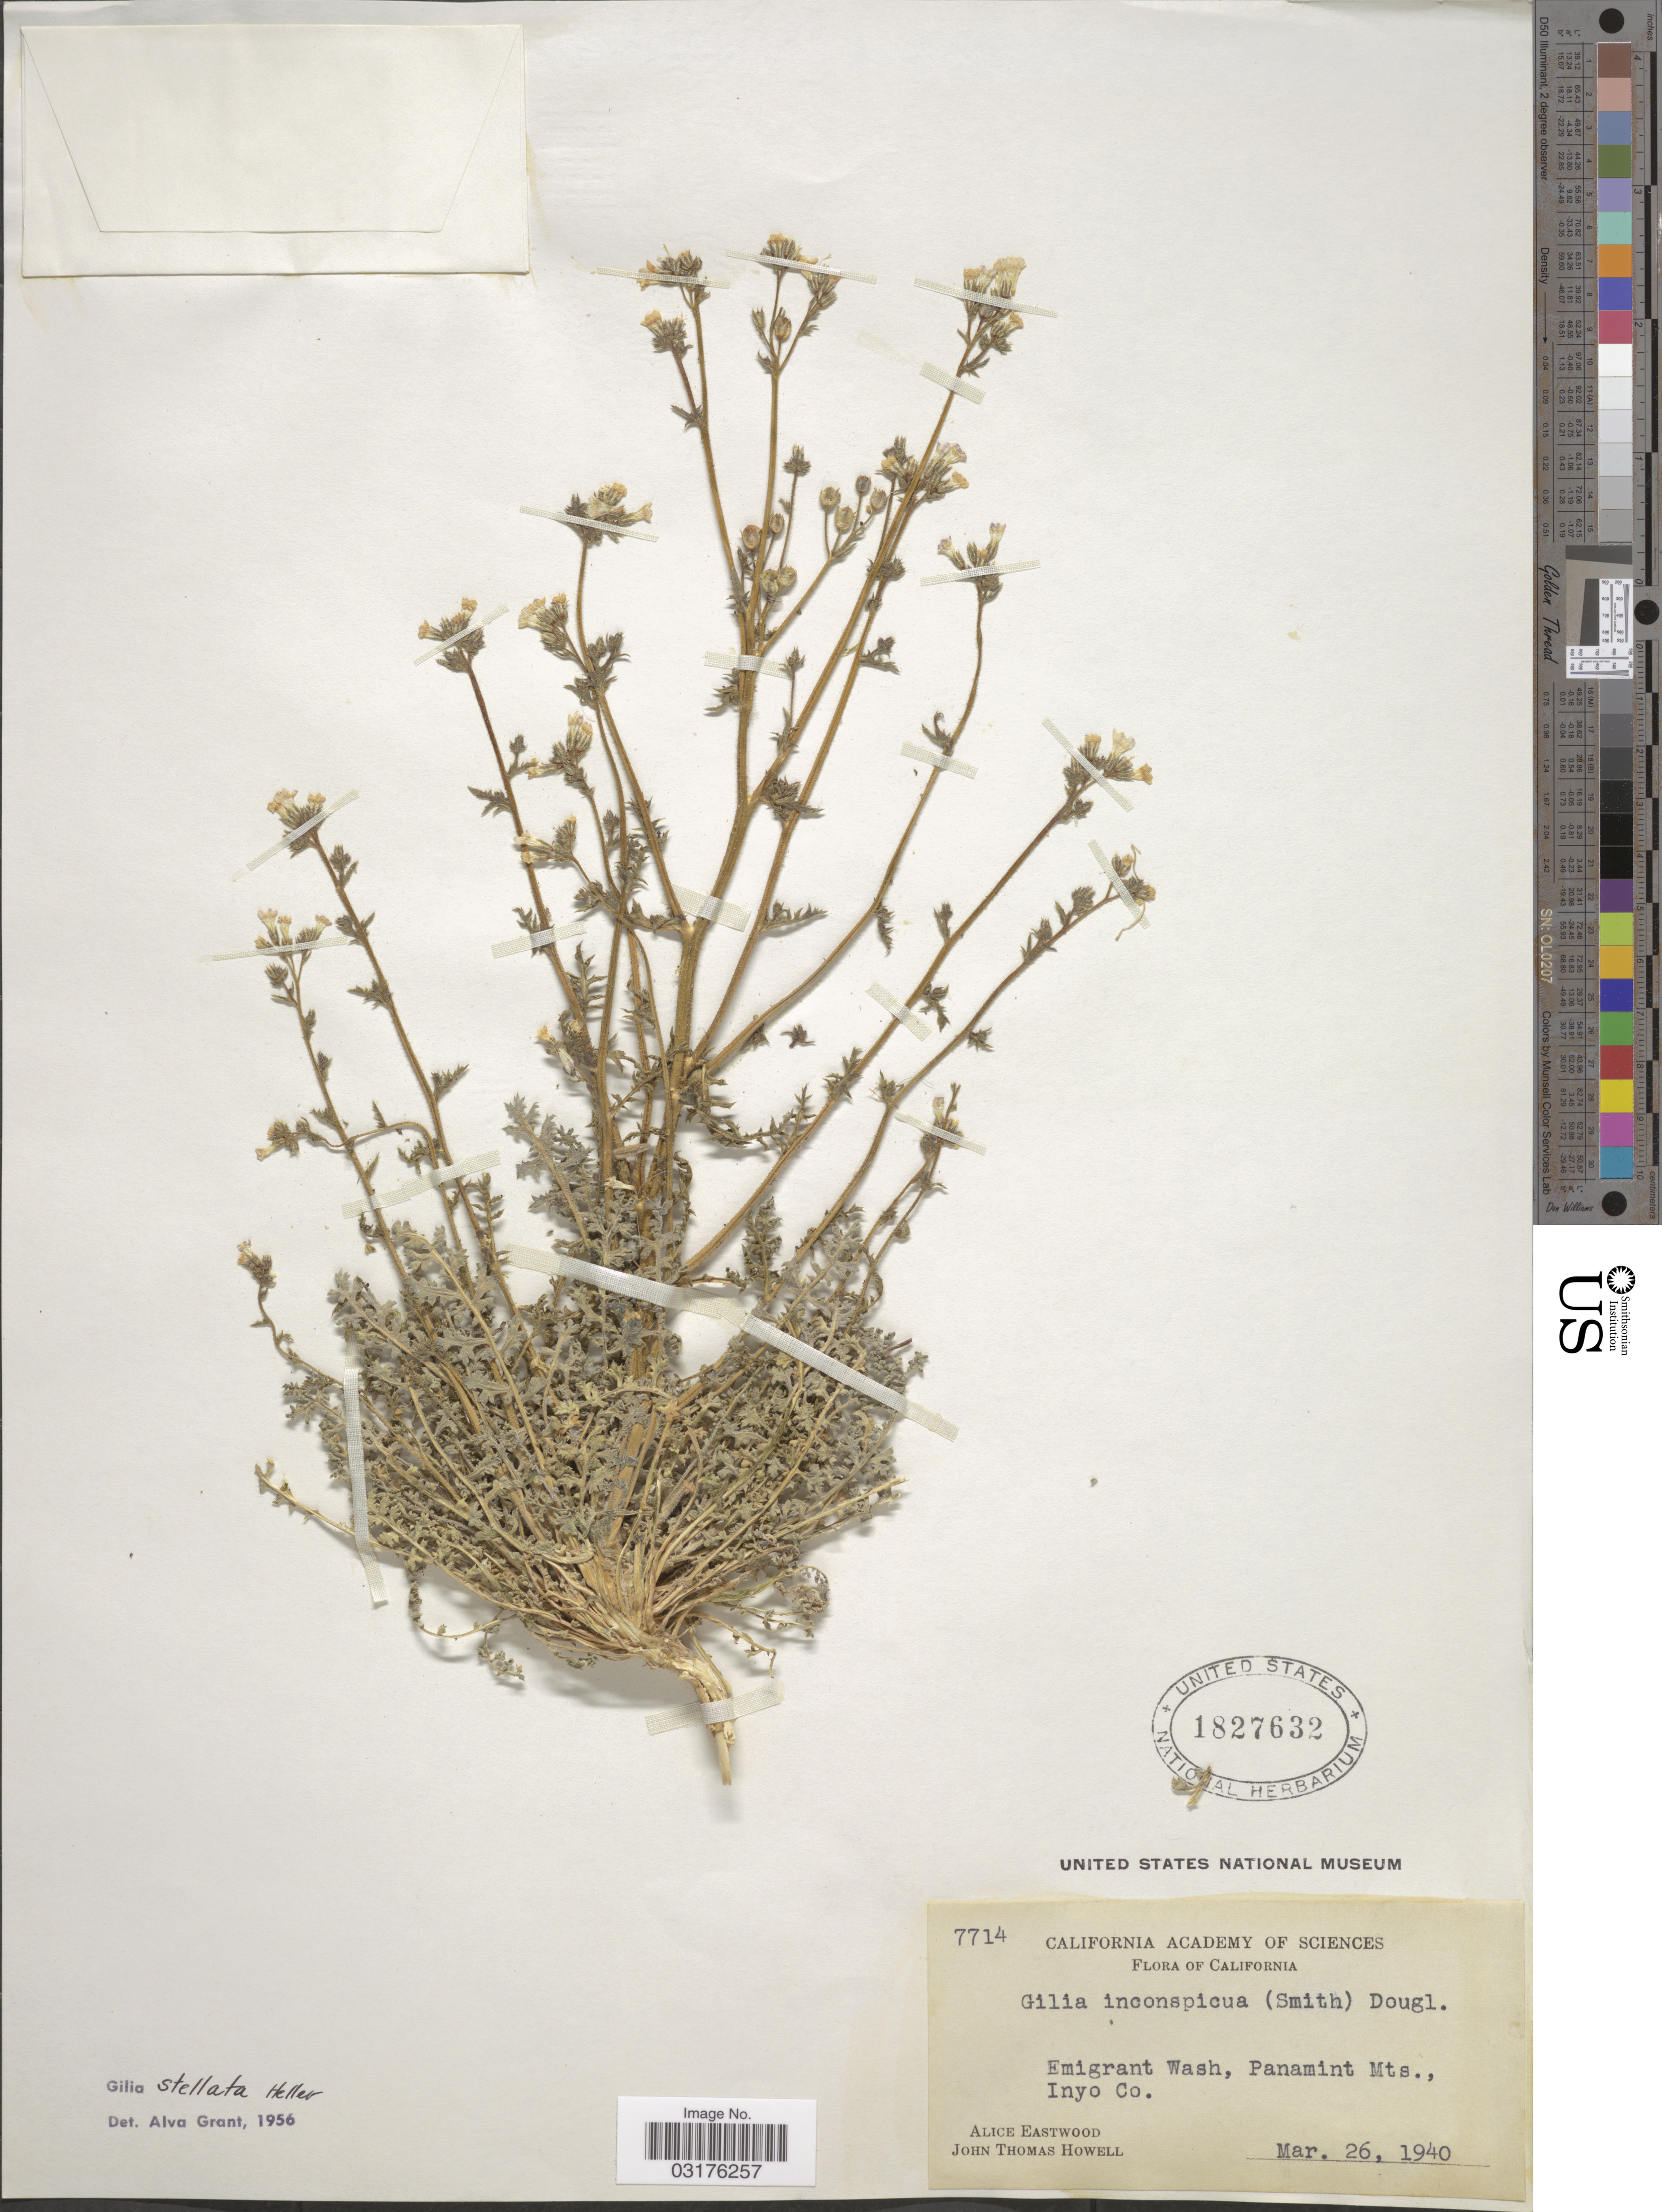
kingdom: Plantae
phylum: Tracheophyta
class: Magnoliopsida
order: Ericales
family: Polemoniaceae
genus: Gilia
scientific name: Gilia stellata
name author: A. Heller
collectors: A. Eastwood & J. T. Howell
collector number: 7714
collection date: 1940-03-26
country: United States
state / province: California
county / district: Inyo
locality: Emigrant Wash, Panamint Mts., Inyo Co.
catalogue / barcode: US 1827632